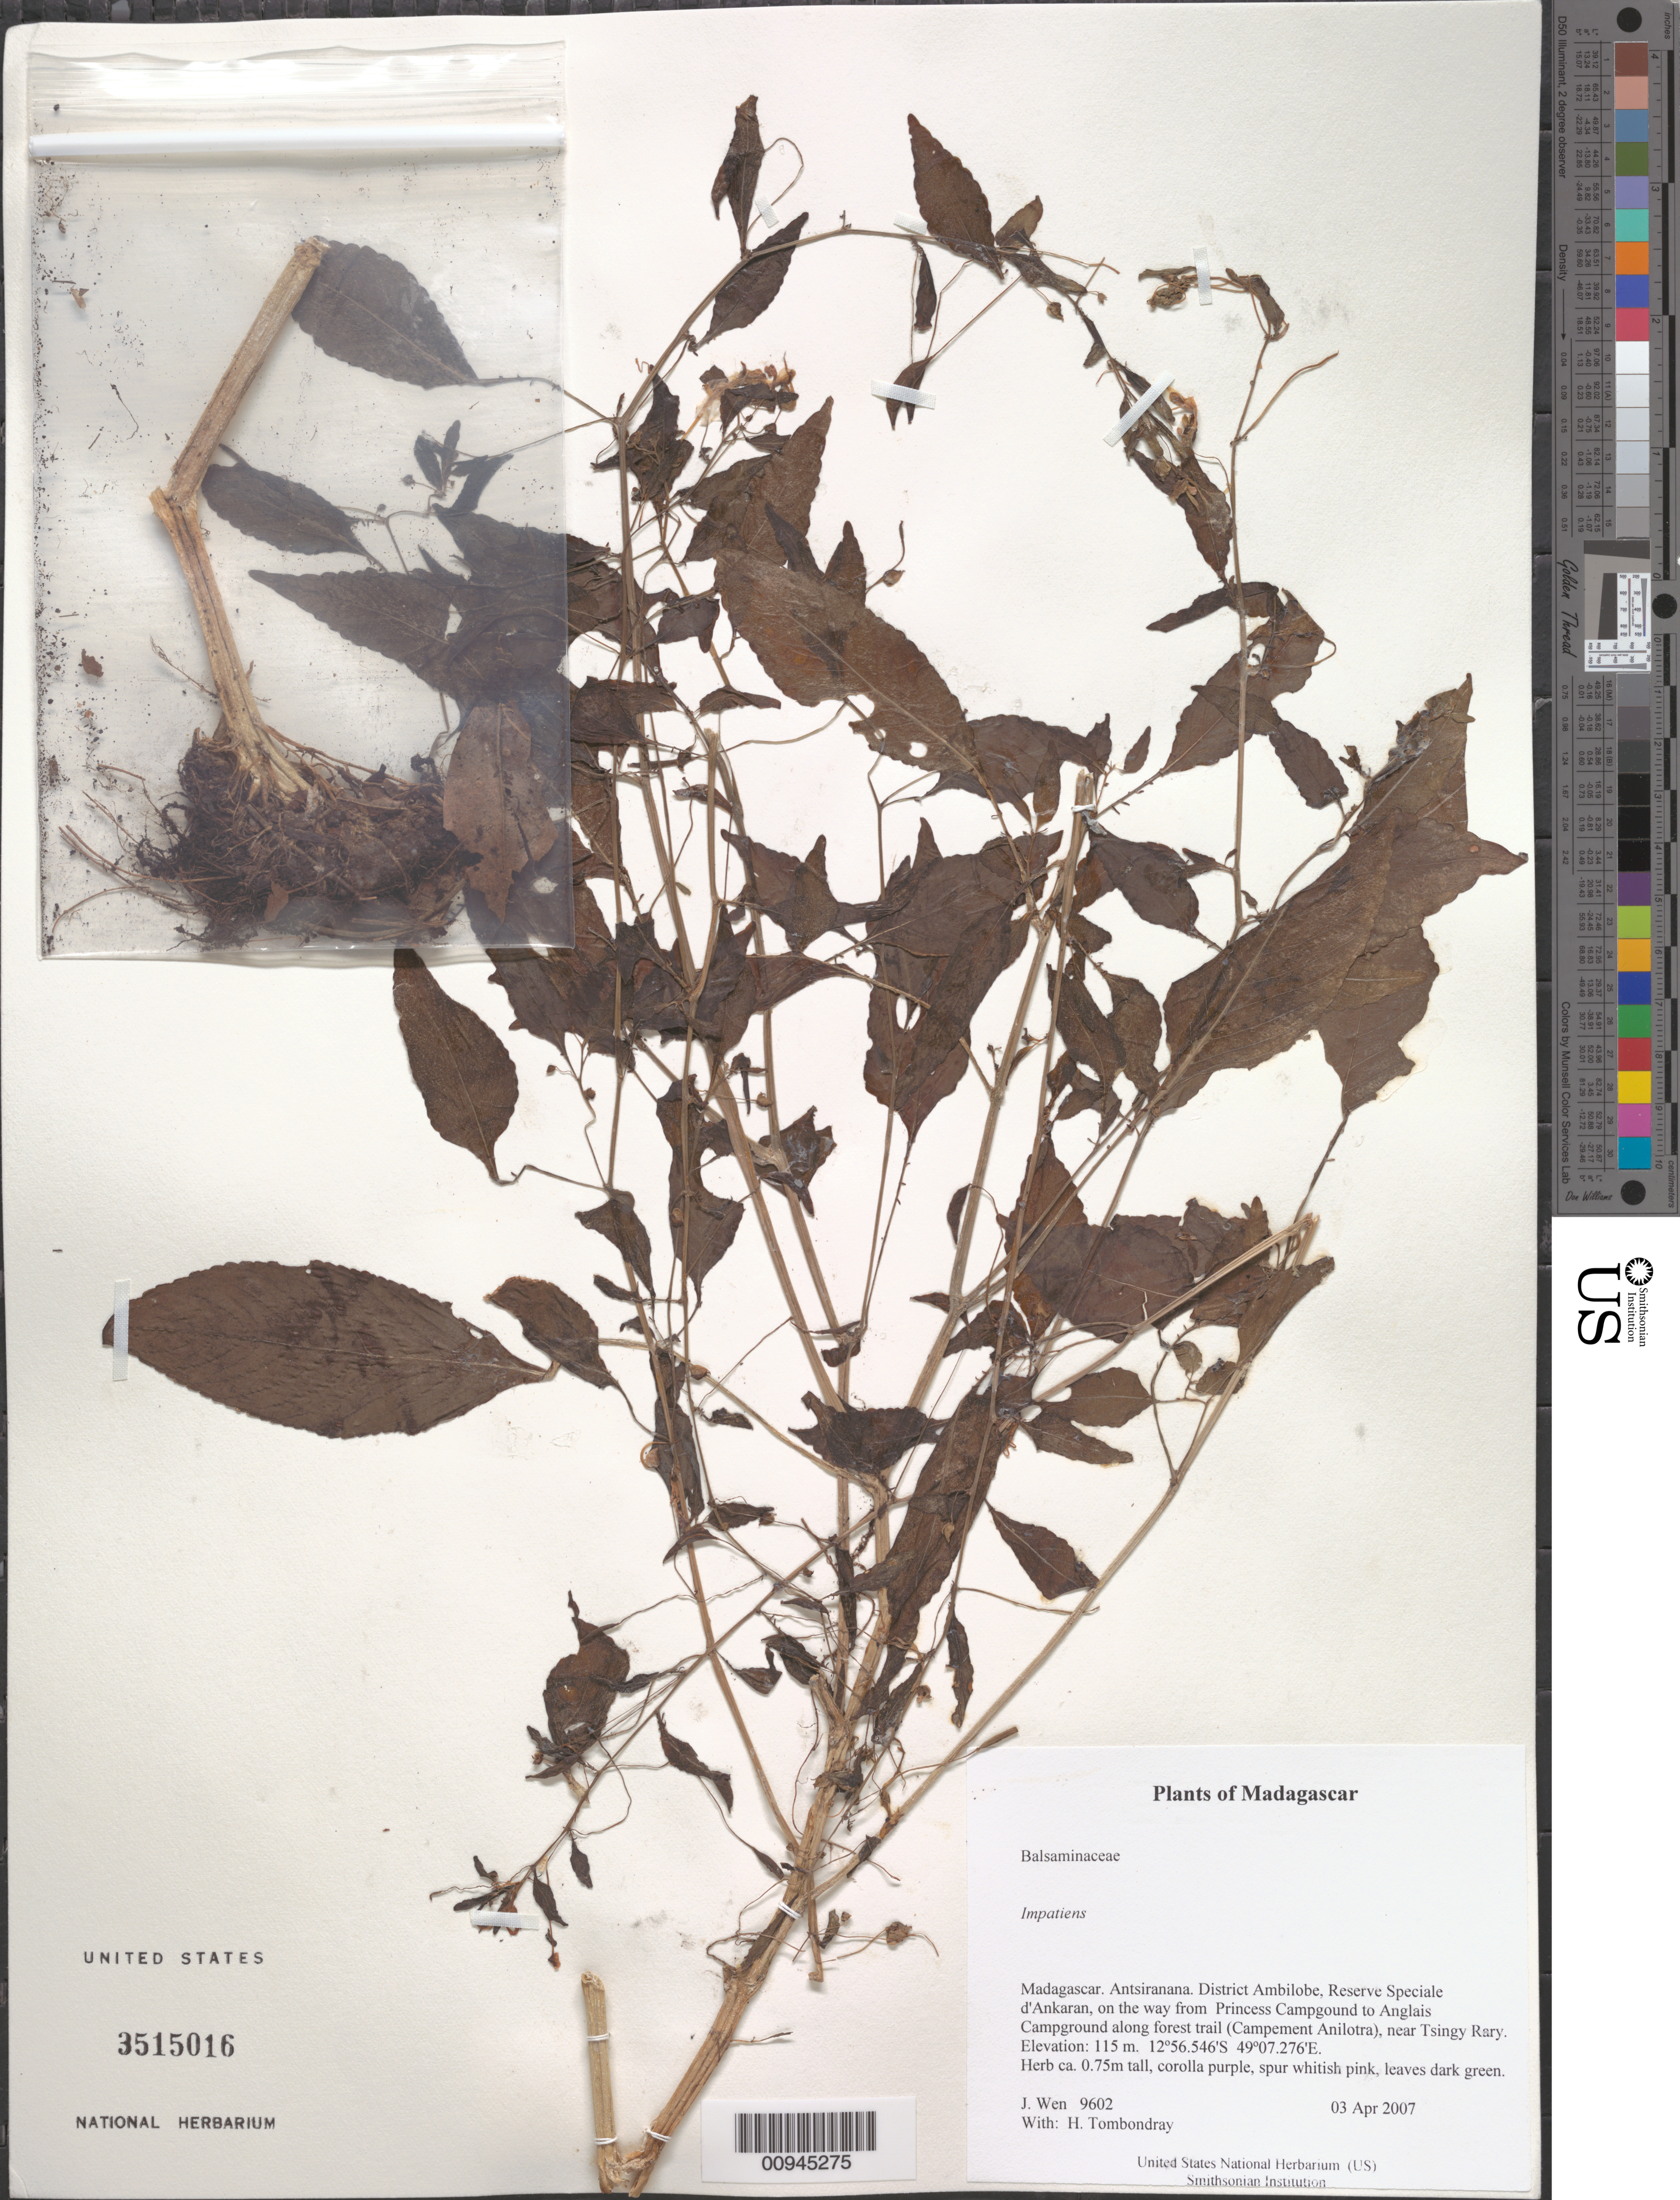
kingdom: Plantae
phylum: Tracheophyta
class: Magnoliopsida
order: Ericales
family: Balsaminaceae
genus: Impatiens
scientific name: Impatiens sp.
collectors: J. Wen & H. Tombondray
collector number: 9602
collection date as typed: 03 Apr 2007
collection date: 2007-04-03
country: Madagascar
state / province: Diana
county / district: Ambilobe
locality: District Ambilobe, Reserve Speciale d'Ankaran, on the way from Princess Campgound to Anglais Campground along forest trail (Campement Anilotra), near Tsingy Rary.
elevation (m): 115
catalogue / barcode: US 3515016